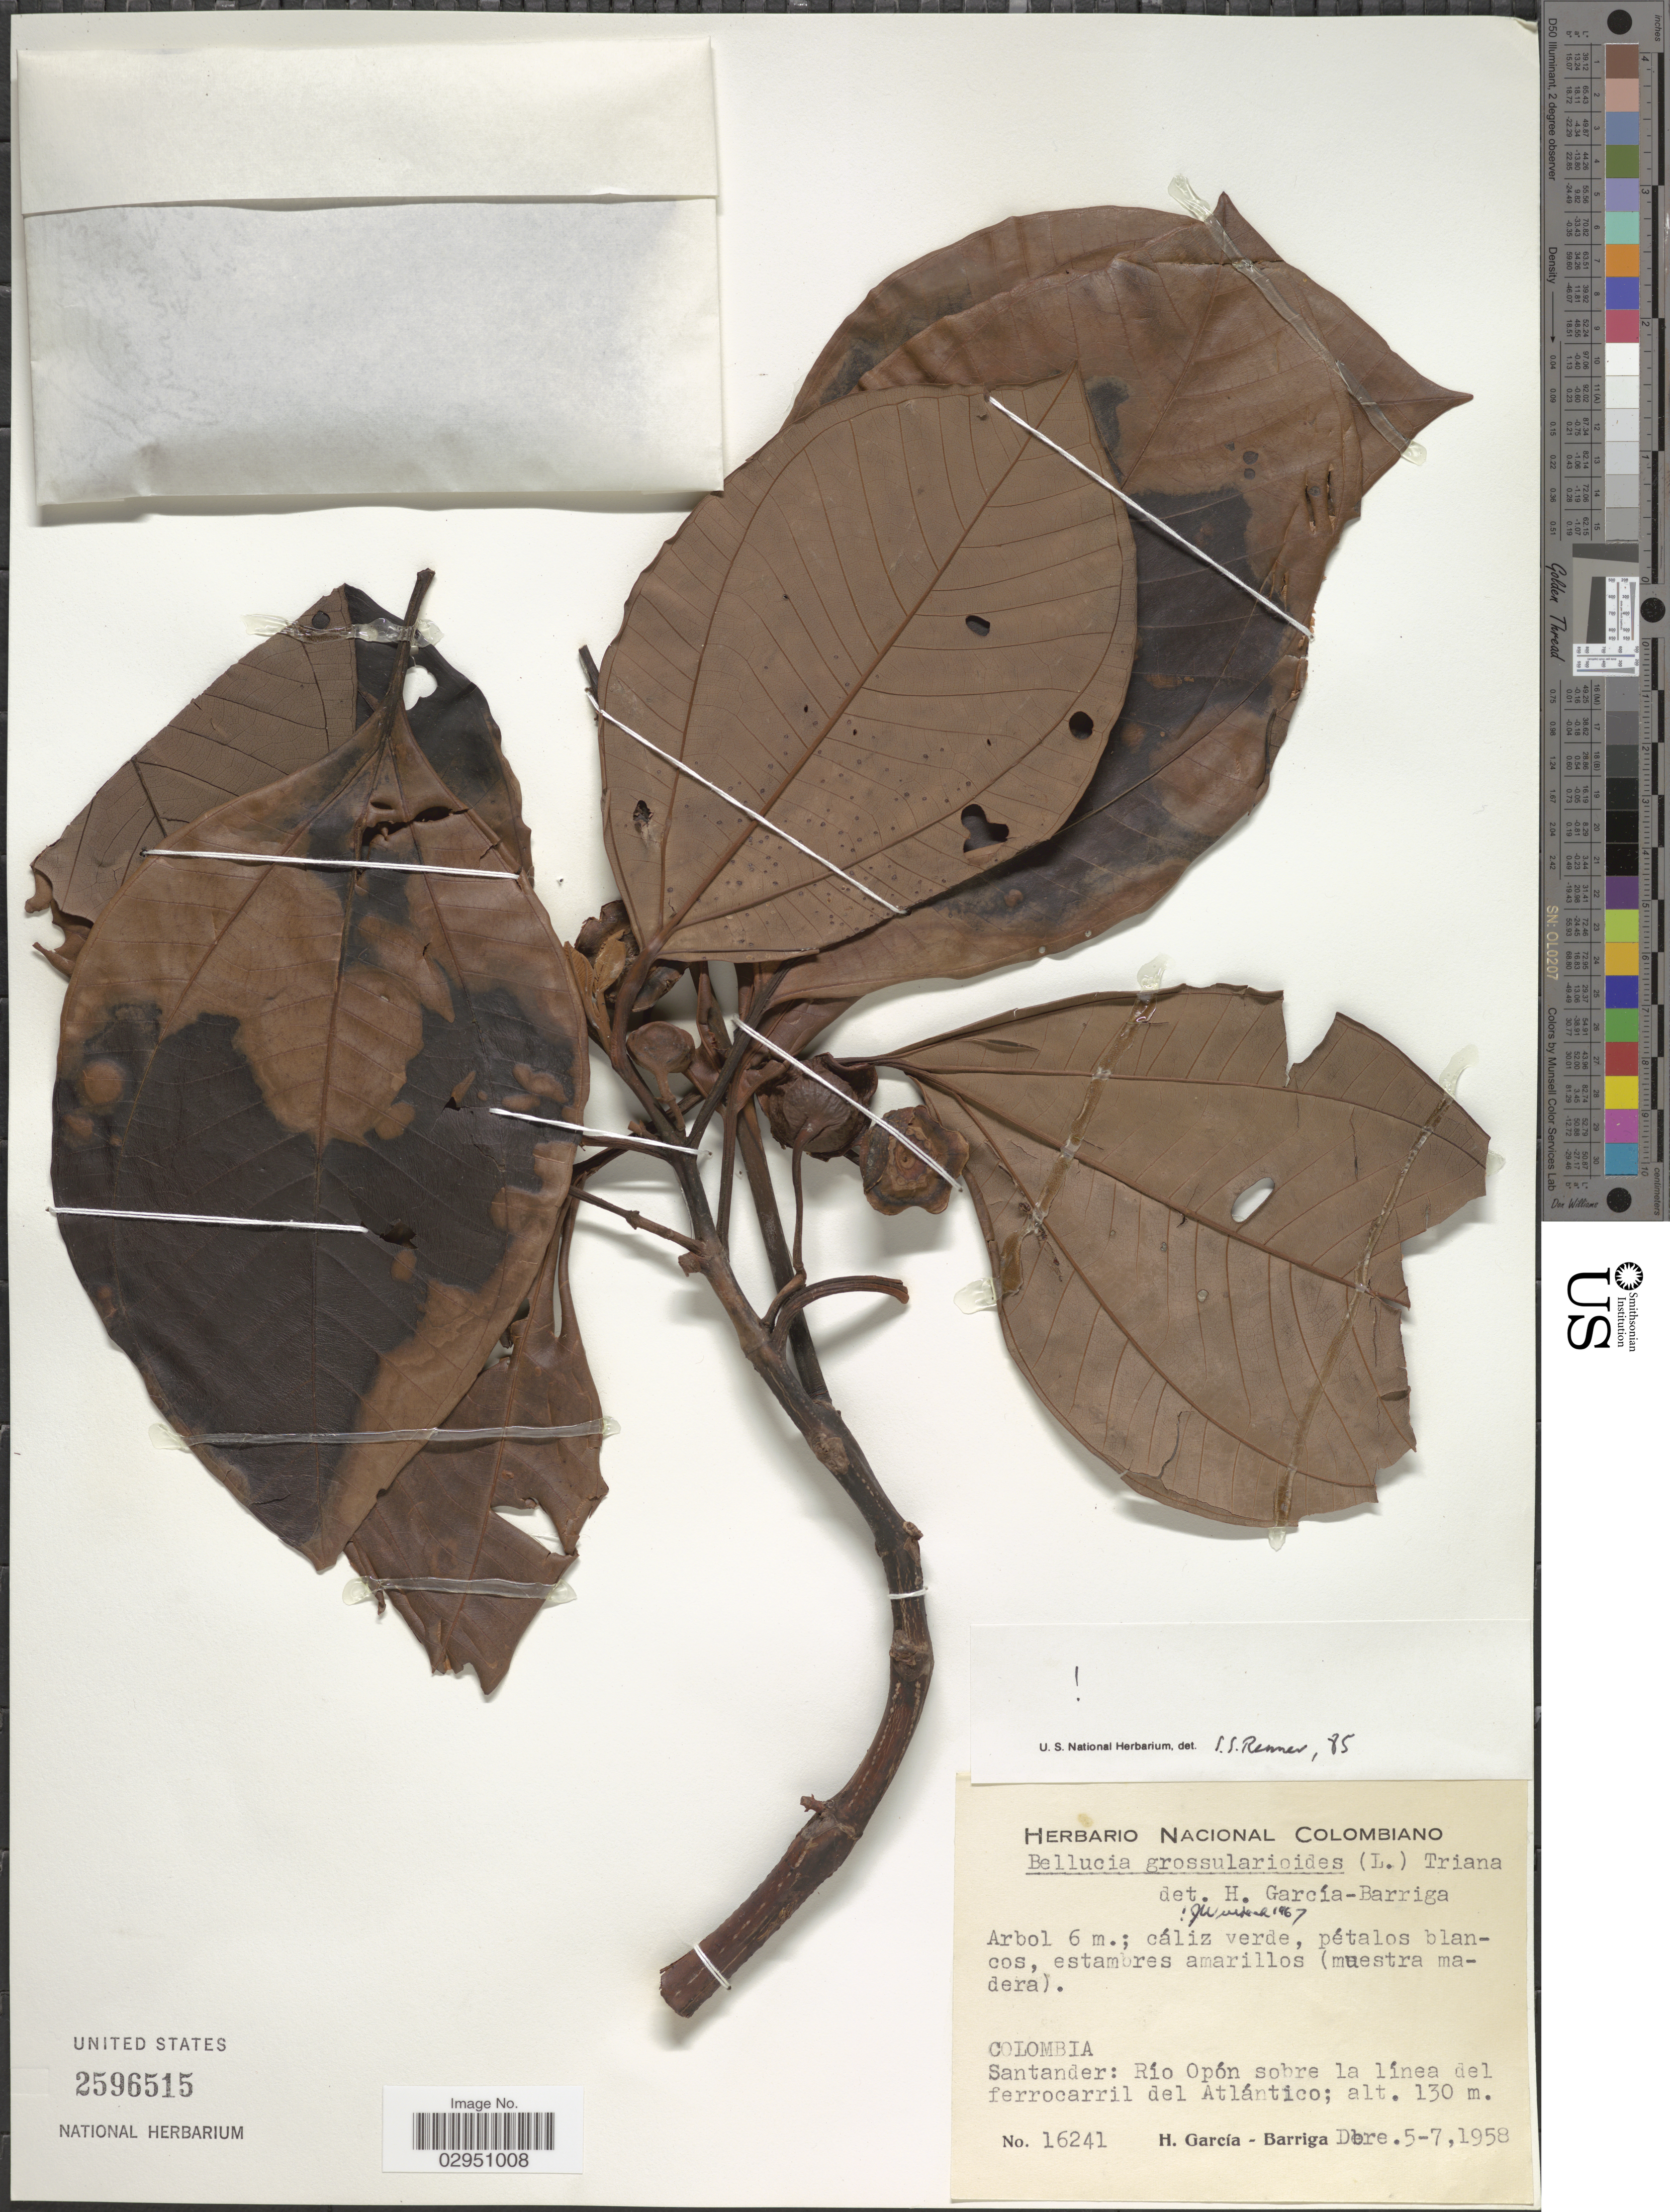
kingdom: Plantae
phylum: Tracheophyta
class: Magnoliopsida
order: Myrtales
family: Melastomataceae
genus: Bellucia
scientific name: Bellucia grossularioides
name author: (L.) Triana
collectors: H. García Barriga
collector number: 16241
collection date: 1958-12-05/1958-12-07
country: Colombia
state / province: Santander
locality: Río Opón sobre la línea del ferrocarril del Atlántico.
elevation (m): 130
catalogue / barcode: US 2596515